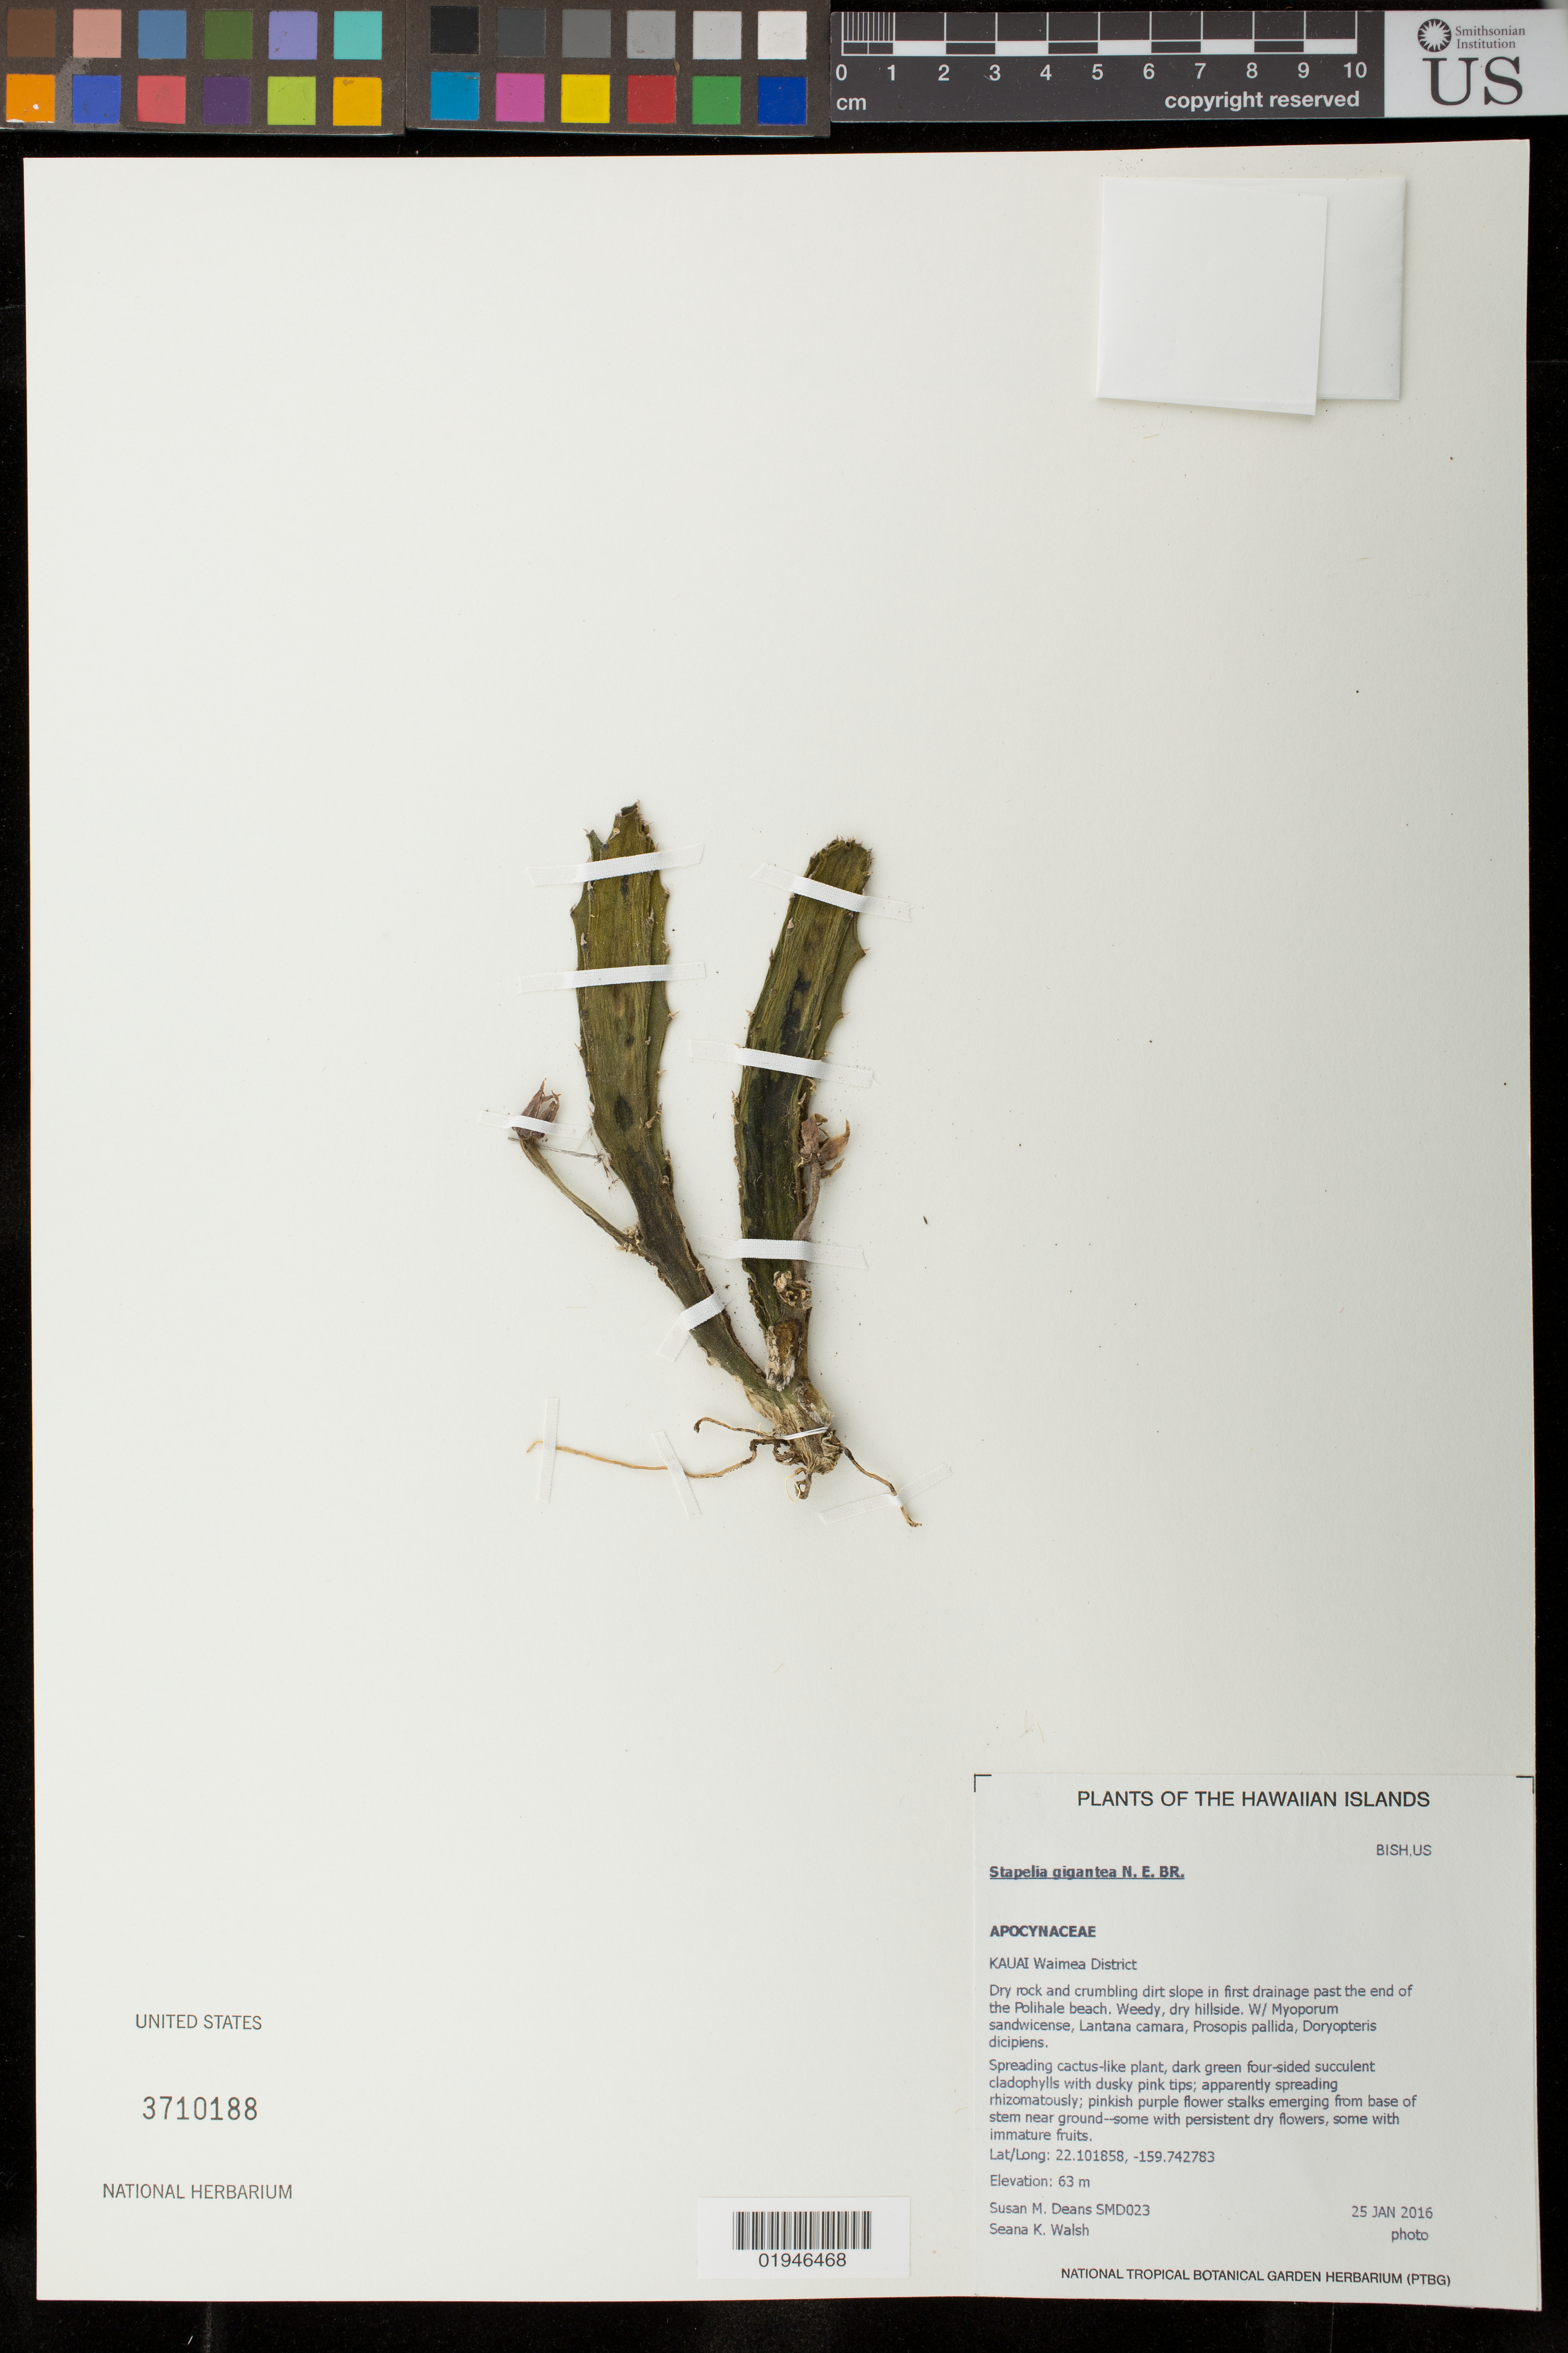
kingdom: Plantae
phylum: Tracheophyta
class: Magnoliopsida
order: Gentianales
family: Apocynaceae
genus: Stapelia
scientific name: Stapelia gigantea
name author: N.E. Br.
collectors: S. Deans & S. Walsh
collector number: SMD023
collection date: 2016-01-25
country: United States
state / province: Hawaii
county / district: Kauai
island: Kaua'i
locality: Waimea District, dry rock and crumbling dirt slope in first drainage past the end of the Polihale beach.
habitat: Weedy, dry hillside.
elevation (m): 63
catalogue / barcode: US 3710188